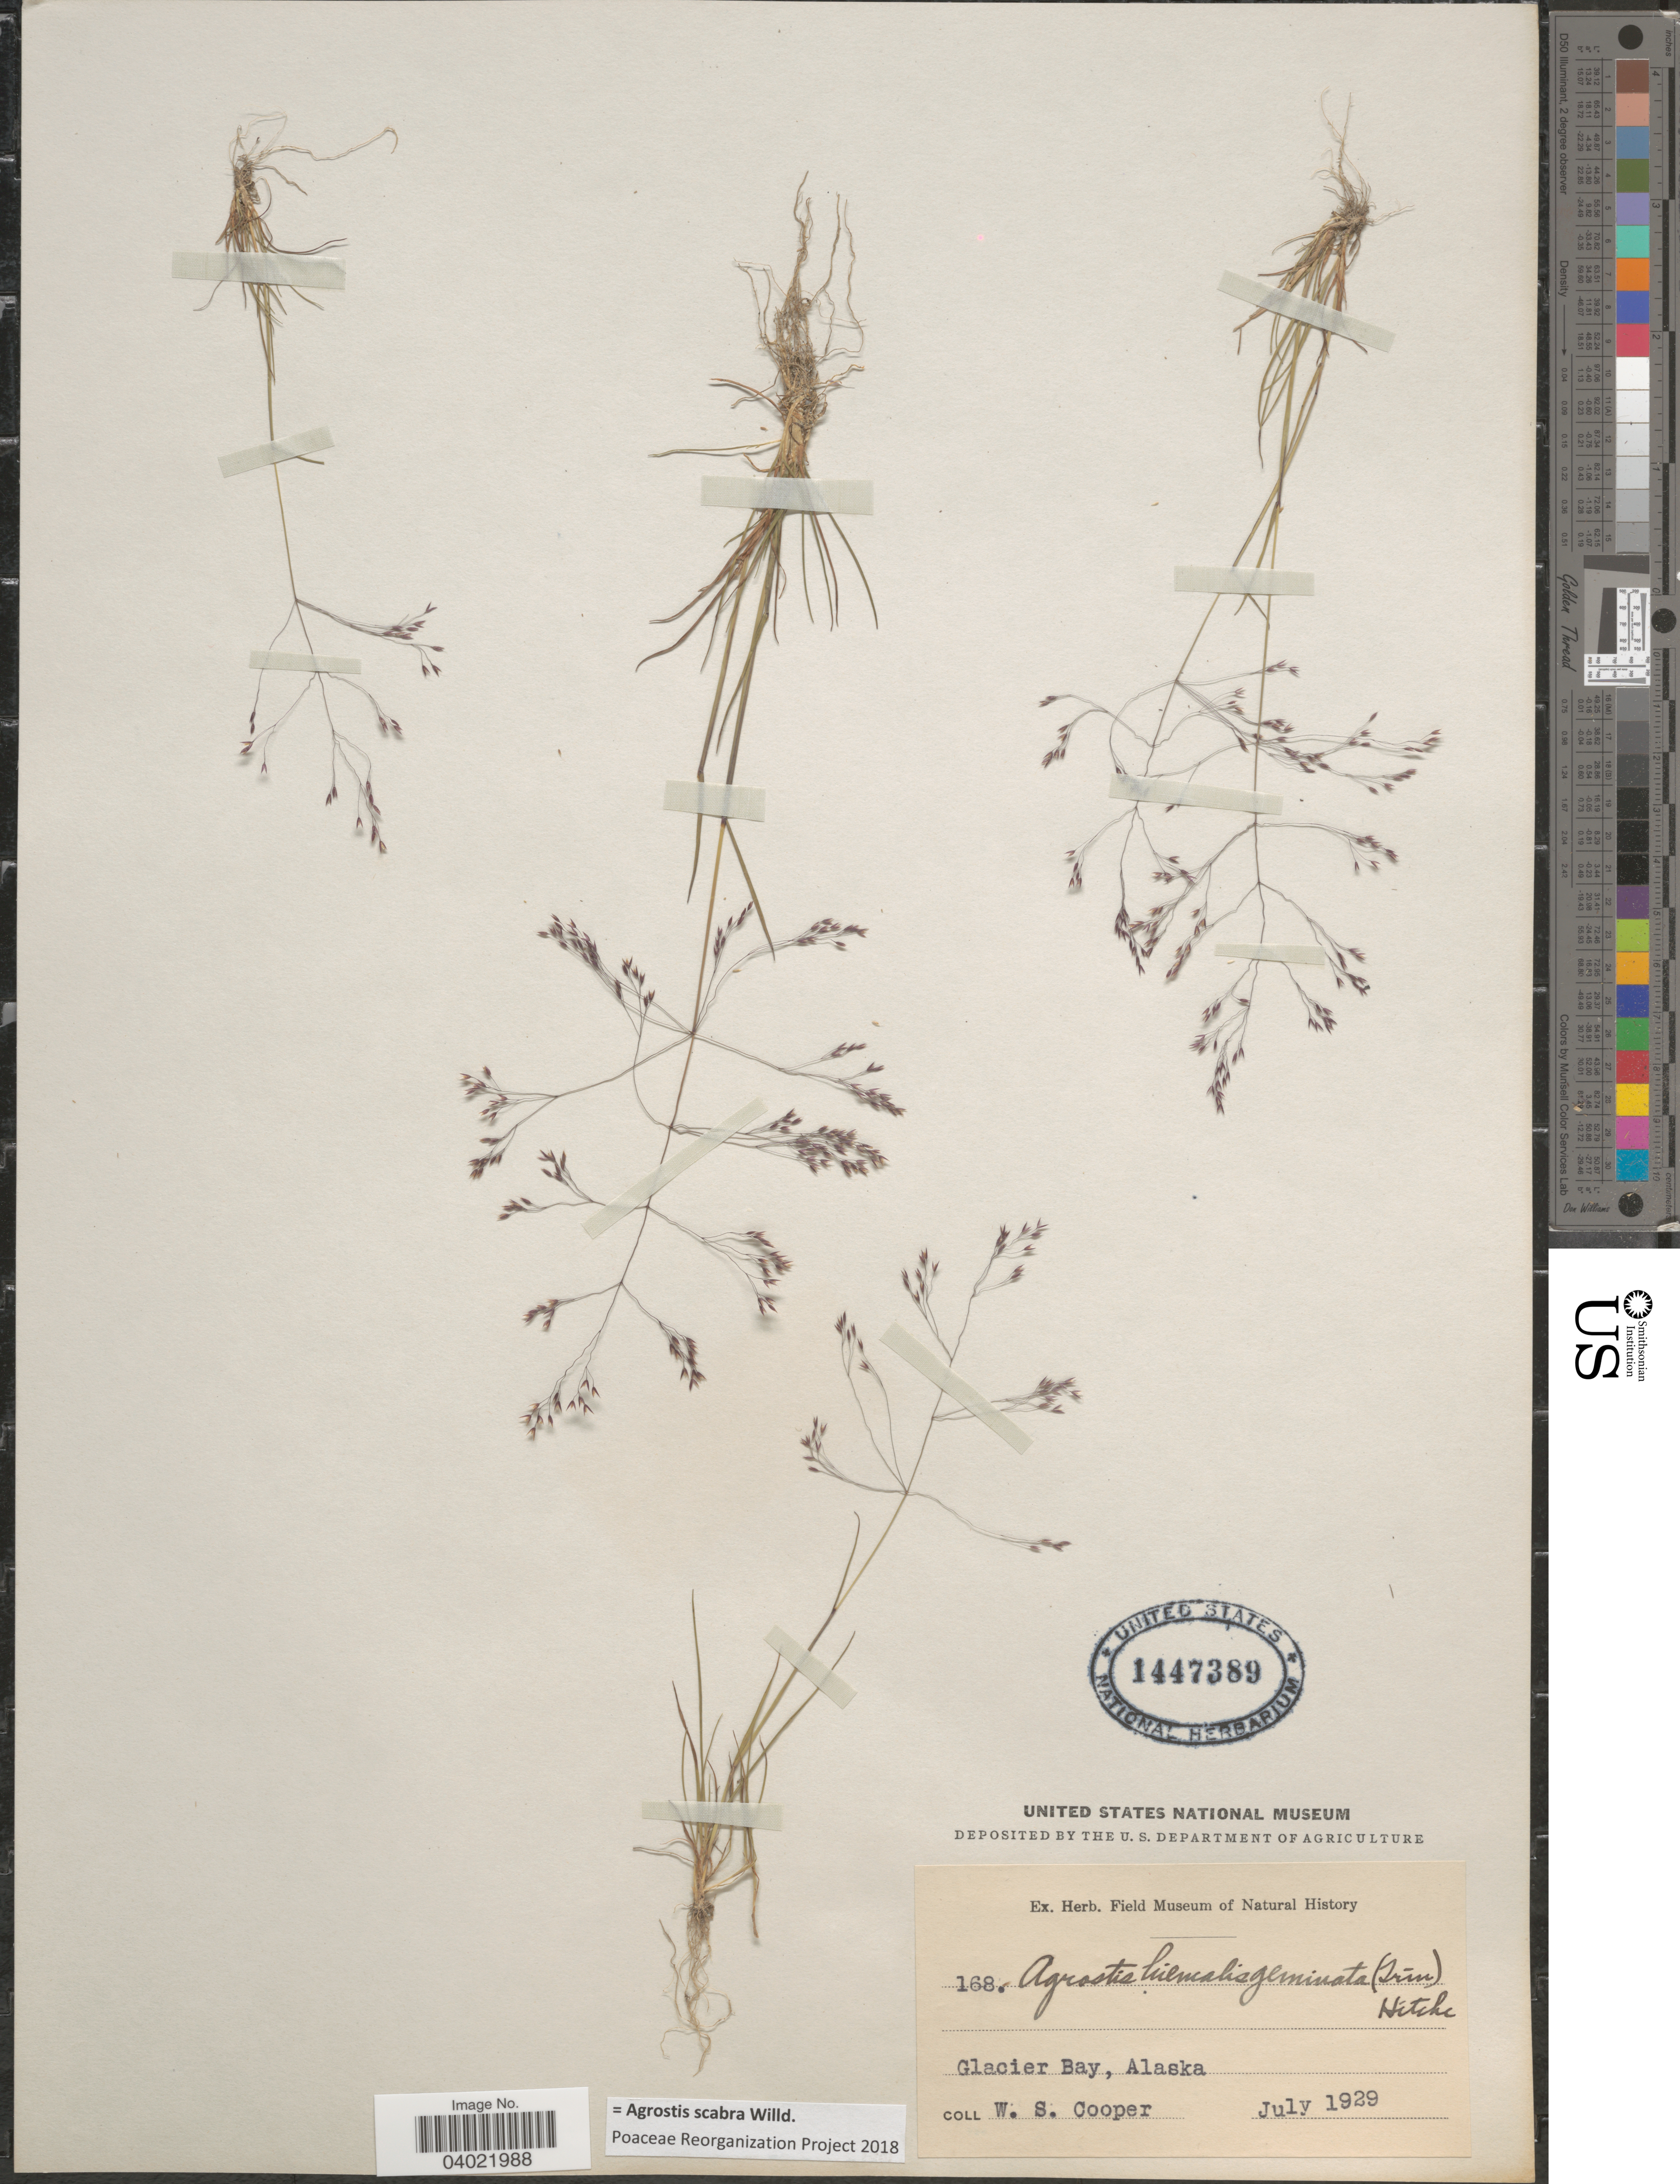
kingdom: Plantae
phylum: Tracheophyta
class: Liliopsida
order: Poales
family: Poaceae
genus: Agrostis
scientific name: Agrostis scabra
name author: Willd.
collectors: W. Cooper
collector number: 168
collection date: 1929-07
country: United States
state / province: Alaska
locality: Glacier Bay.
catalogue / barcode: US 1447389